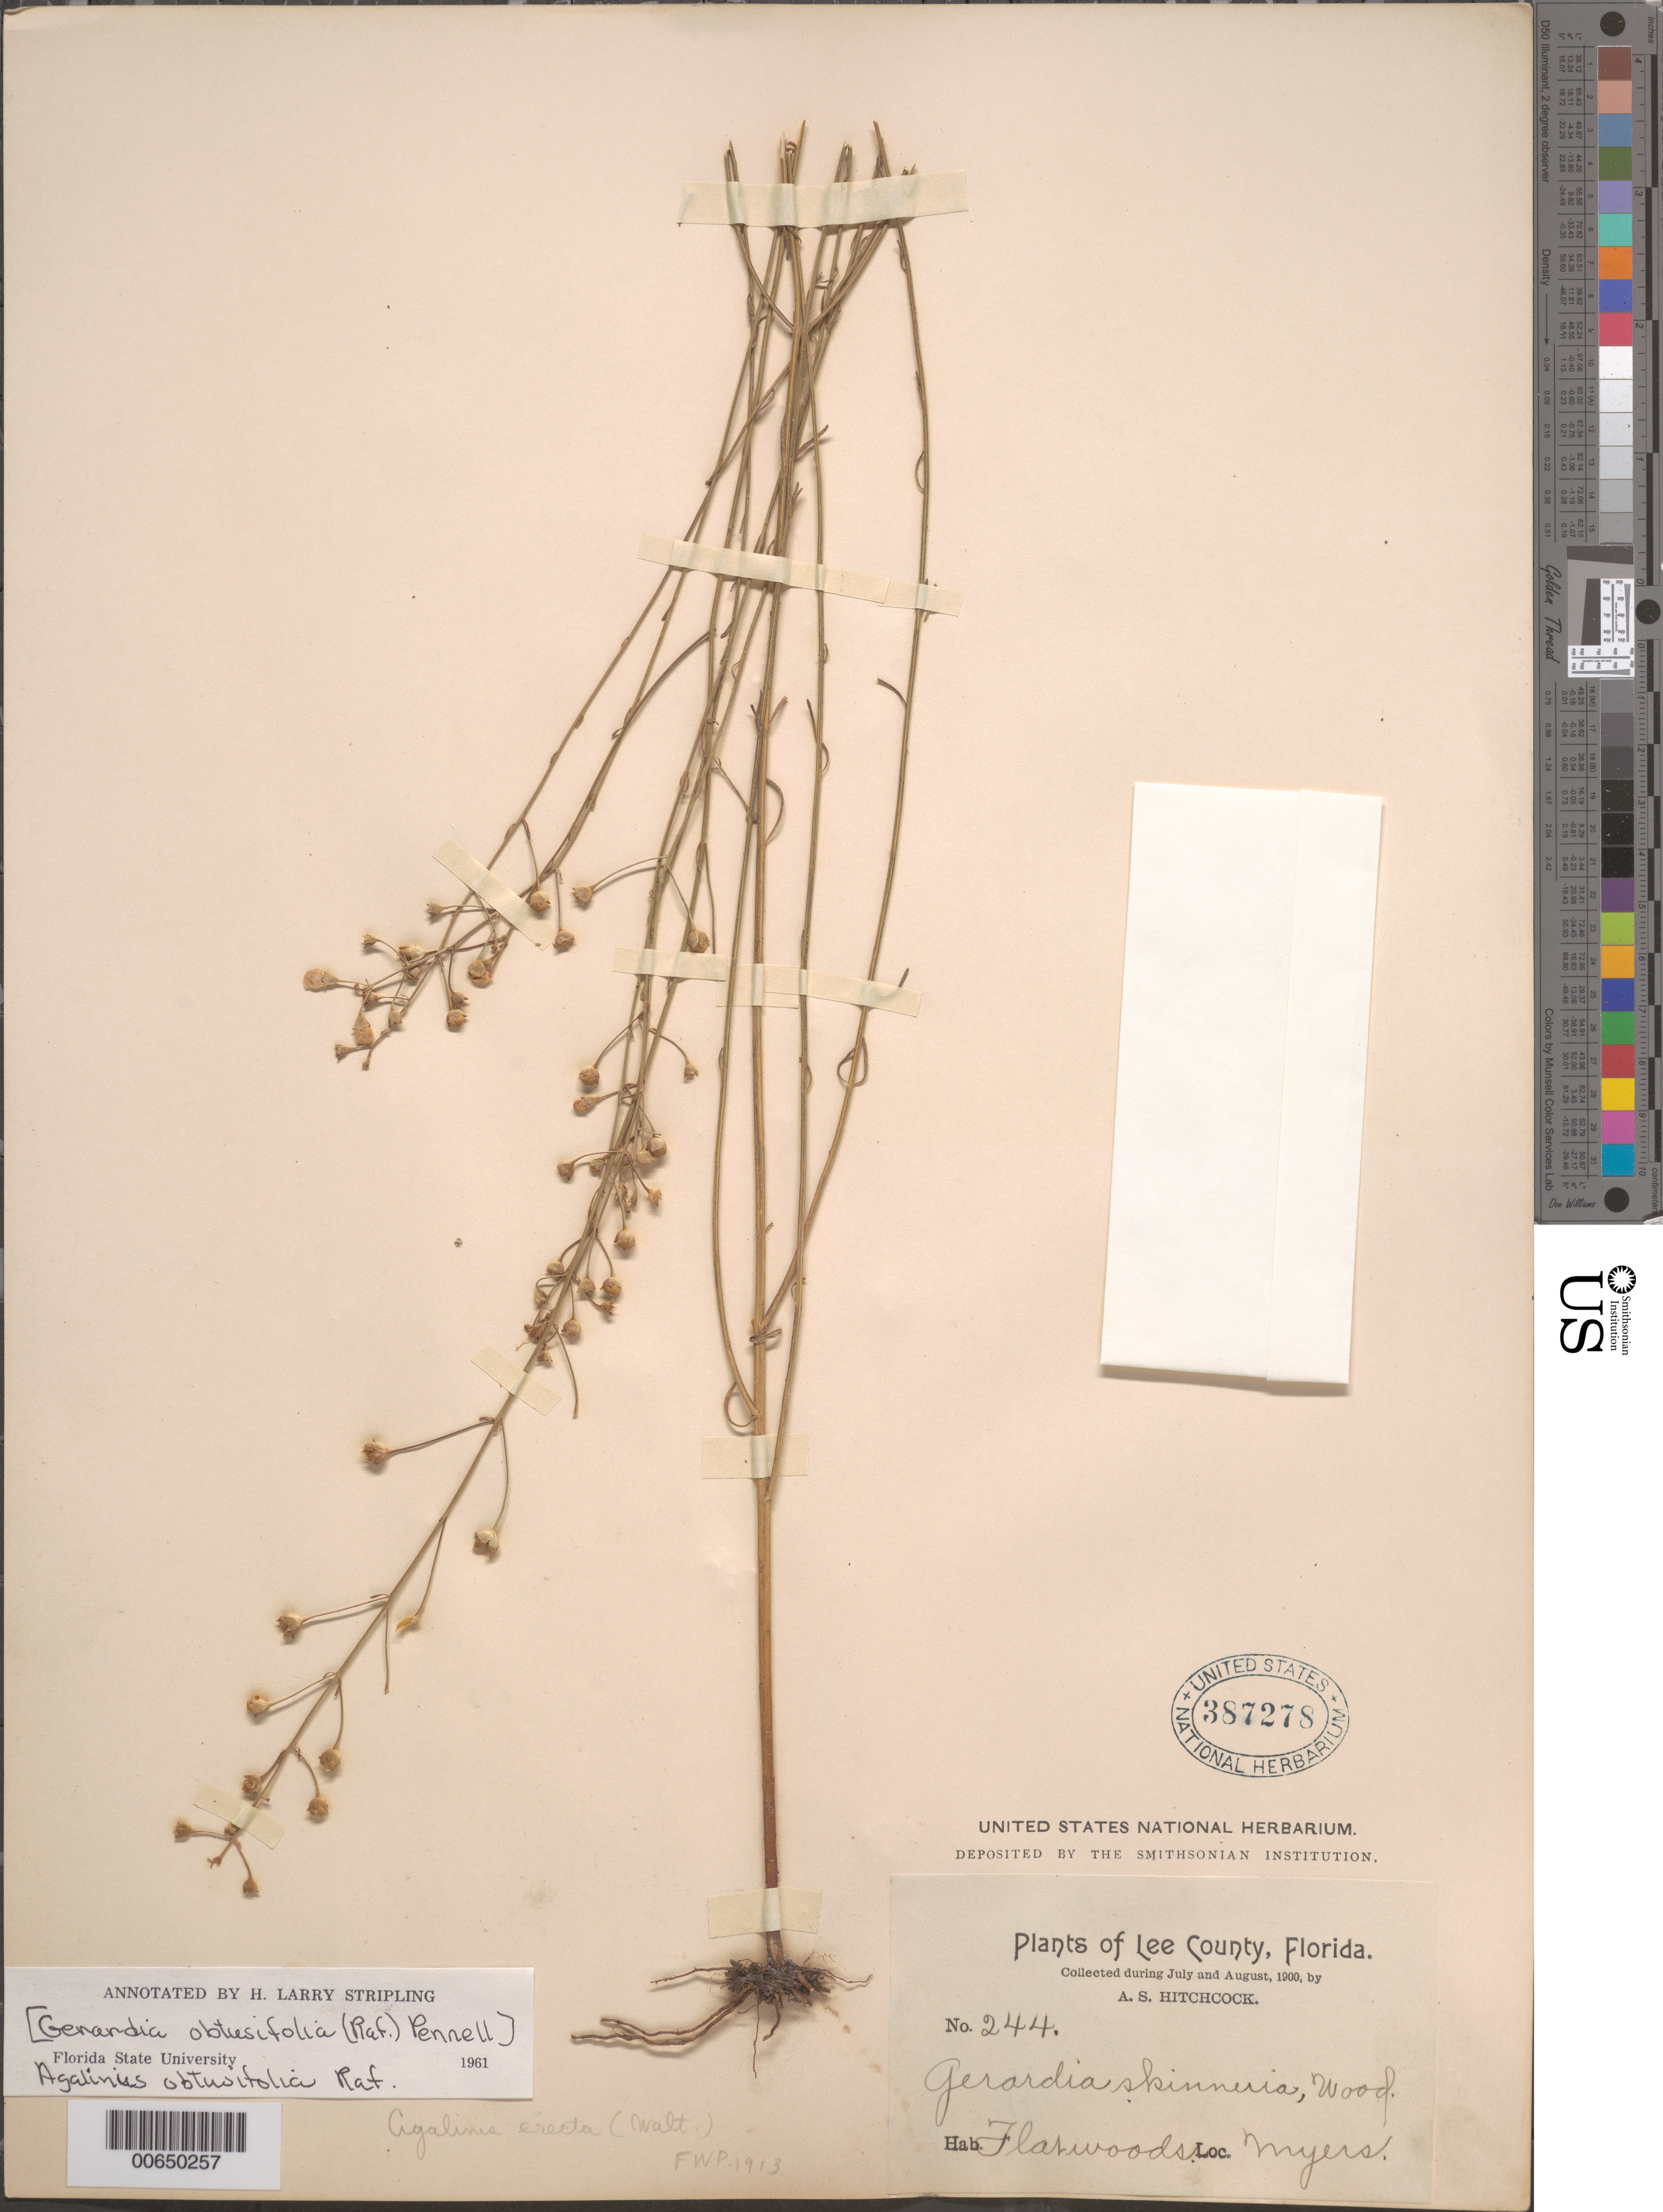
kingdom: Plantae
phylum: Tracheophyta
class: Magnoliopsida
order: Lamiales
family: Orobanchaceae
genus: Agalinis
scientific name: Agalinis obtusifolia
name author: Raf.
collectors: A. S. Hitchcock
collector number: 244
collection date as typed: Jul 1900 to -- Aug 1900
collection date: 1900-07/1900-08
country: United States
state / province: Florida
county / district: Lee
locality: Myers.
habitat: Flatwoods.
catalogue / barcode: US 387278